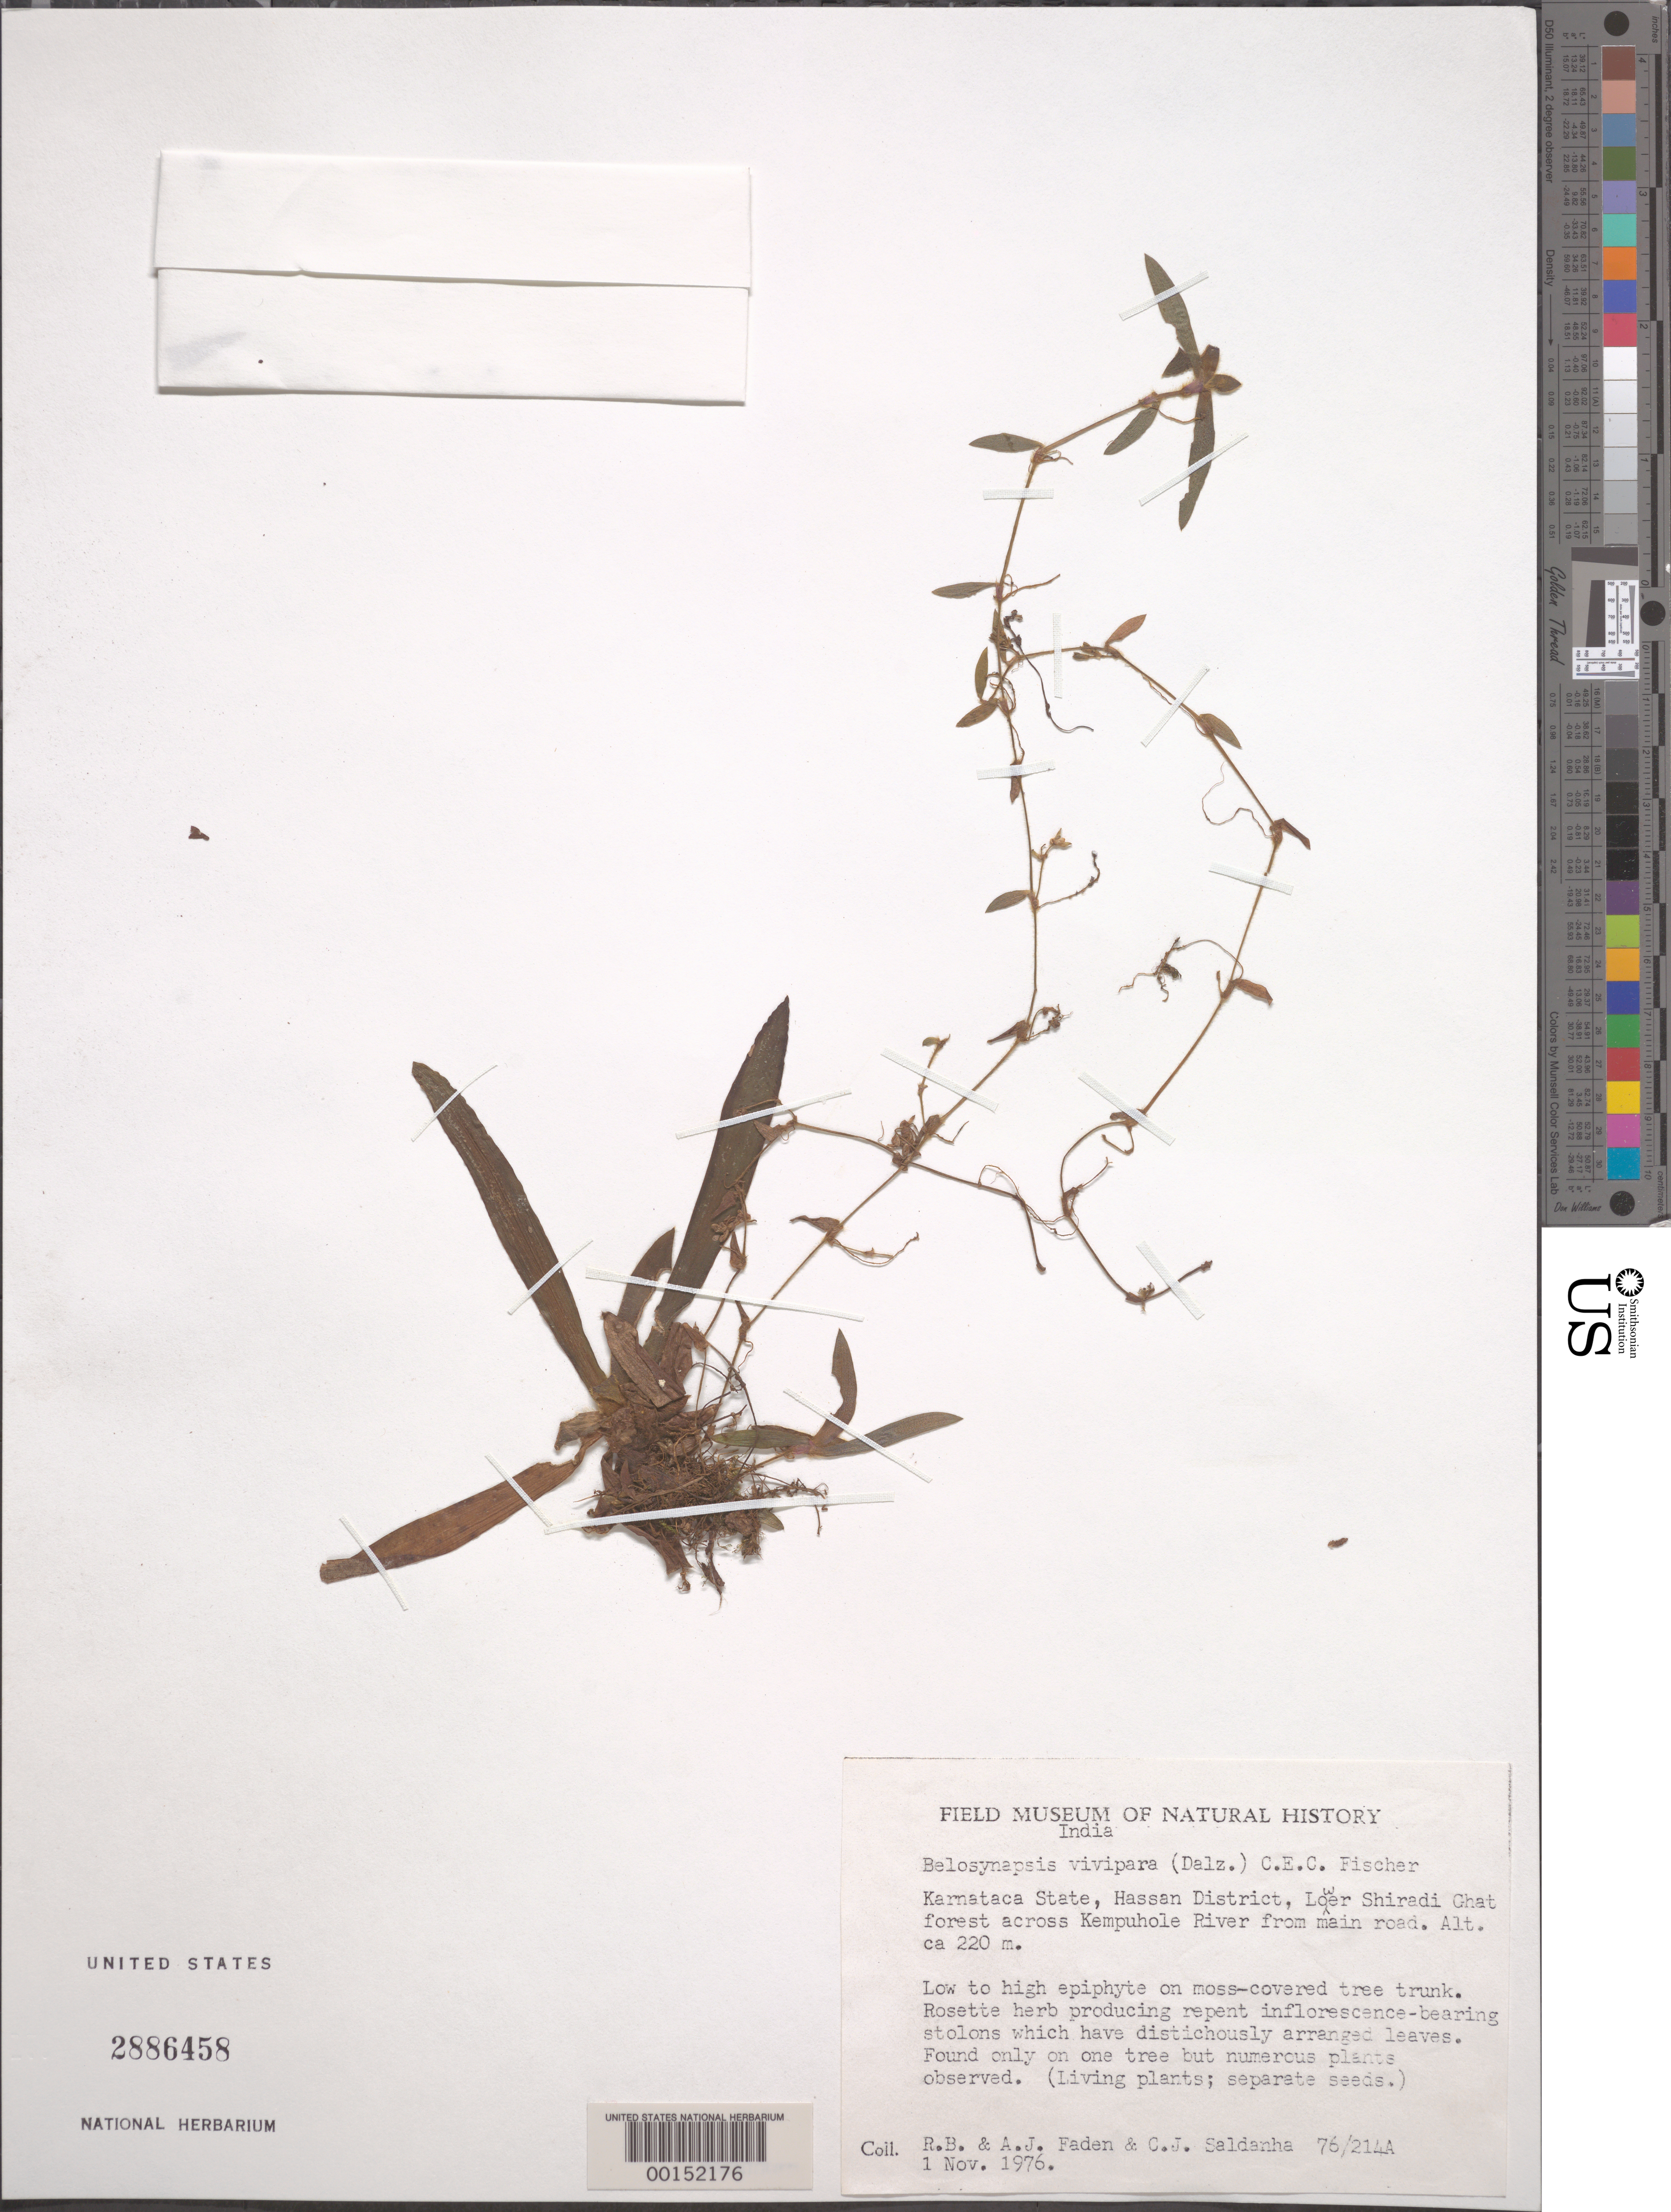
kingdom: Plantae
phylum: Tracheophyta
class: Liliopsida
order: Commelinales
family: Commelinaceae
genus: Belosynapsis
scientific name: Belosynapsis vivipara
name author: (Dalzell) C.E.C. Fisch.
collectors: R. B. Faden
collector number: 76/214a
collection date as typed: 01 Nov 1976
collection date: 1976-11-01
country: India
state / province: Karnataka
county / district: Hassan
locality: Lower shiradi ghat, across kempuhole river, mysore state [mysore state = karnataka.]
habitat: Forest; tree trunk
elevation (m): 220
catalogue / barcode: US 2886458